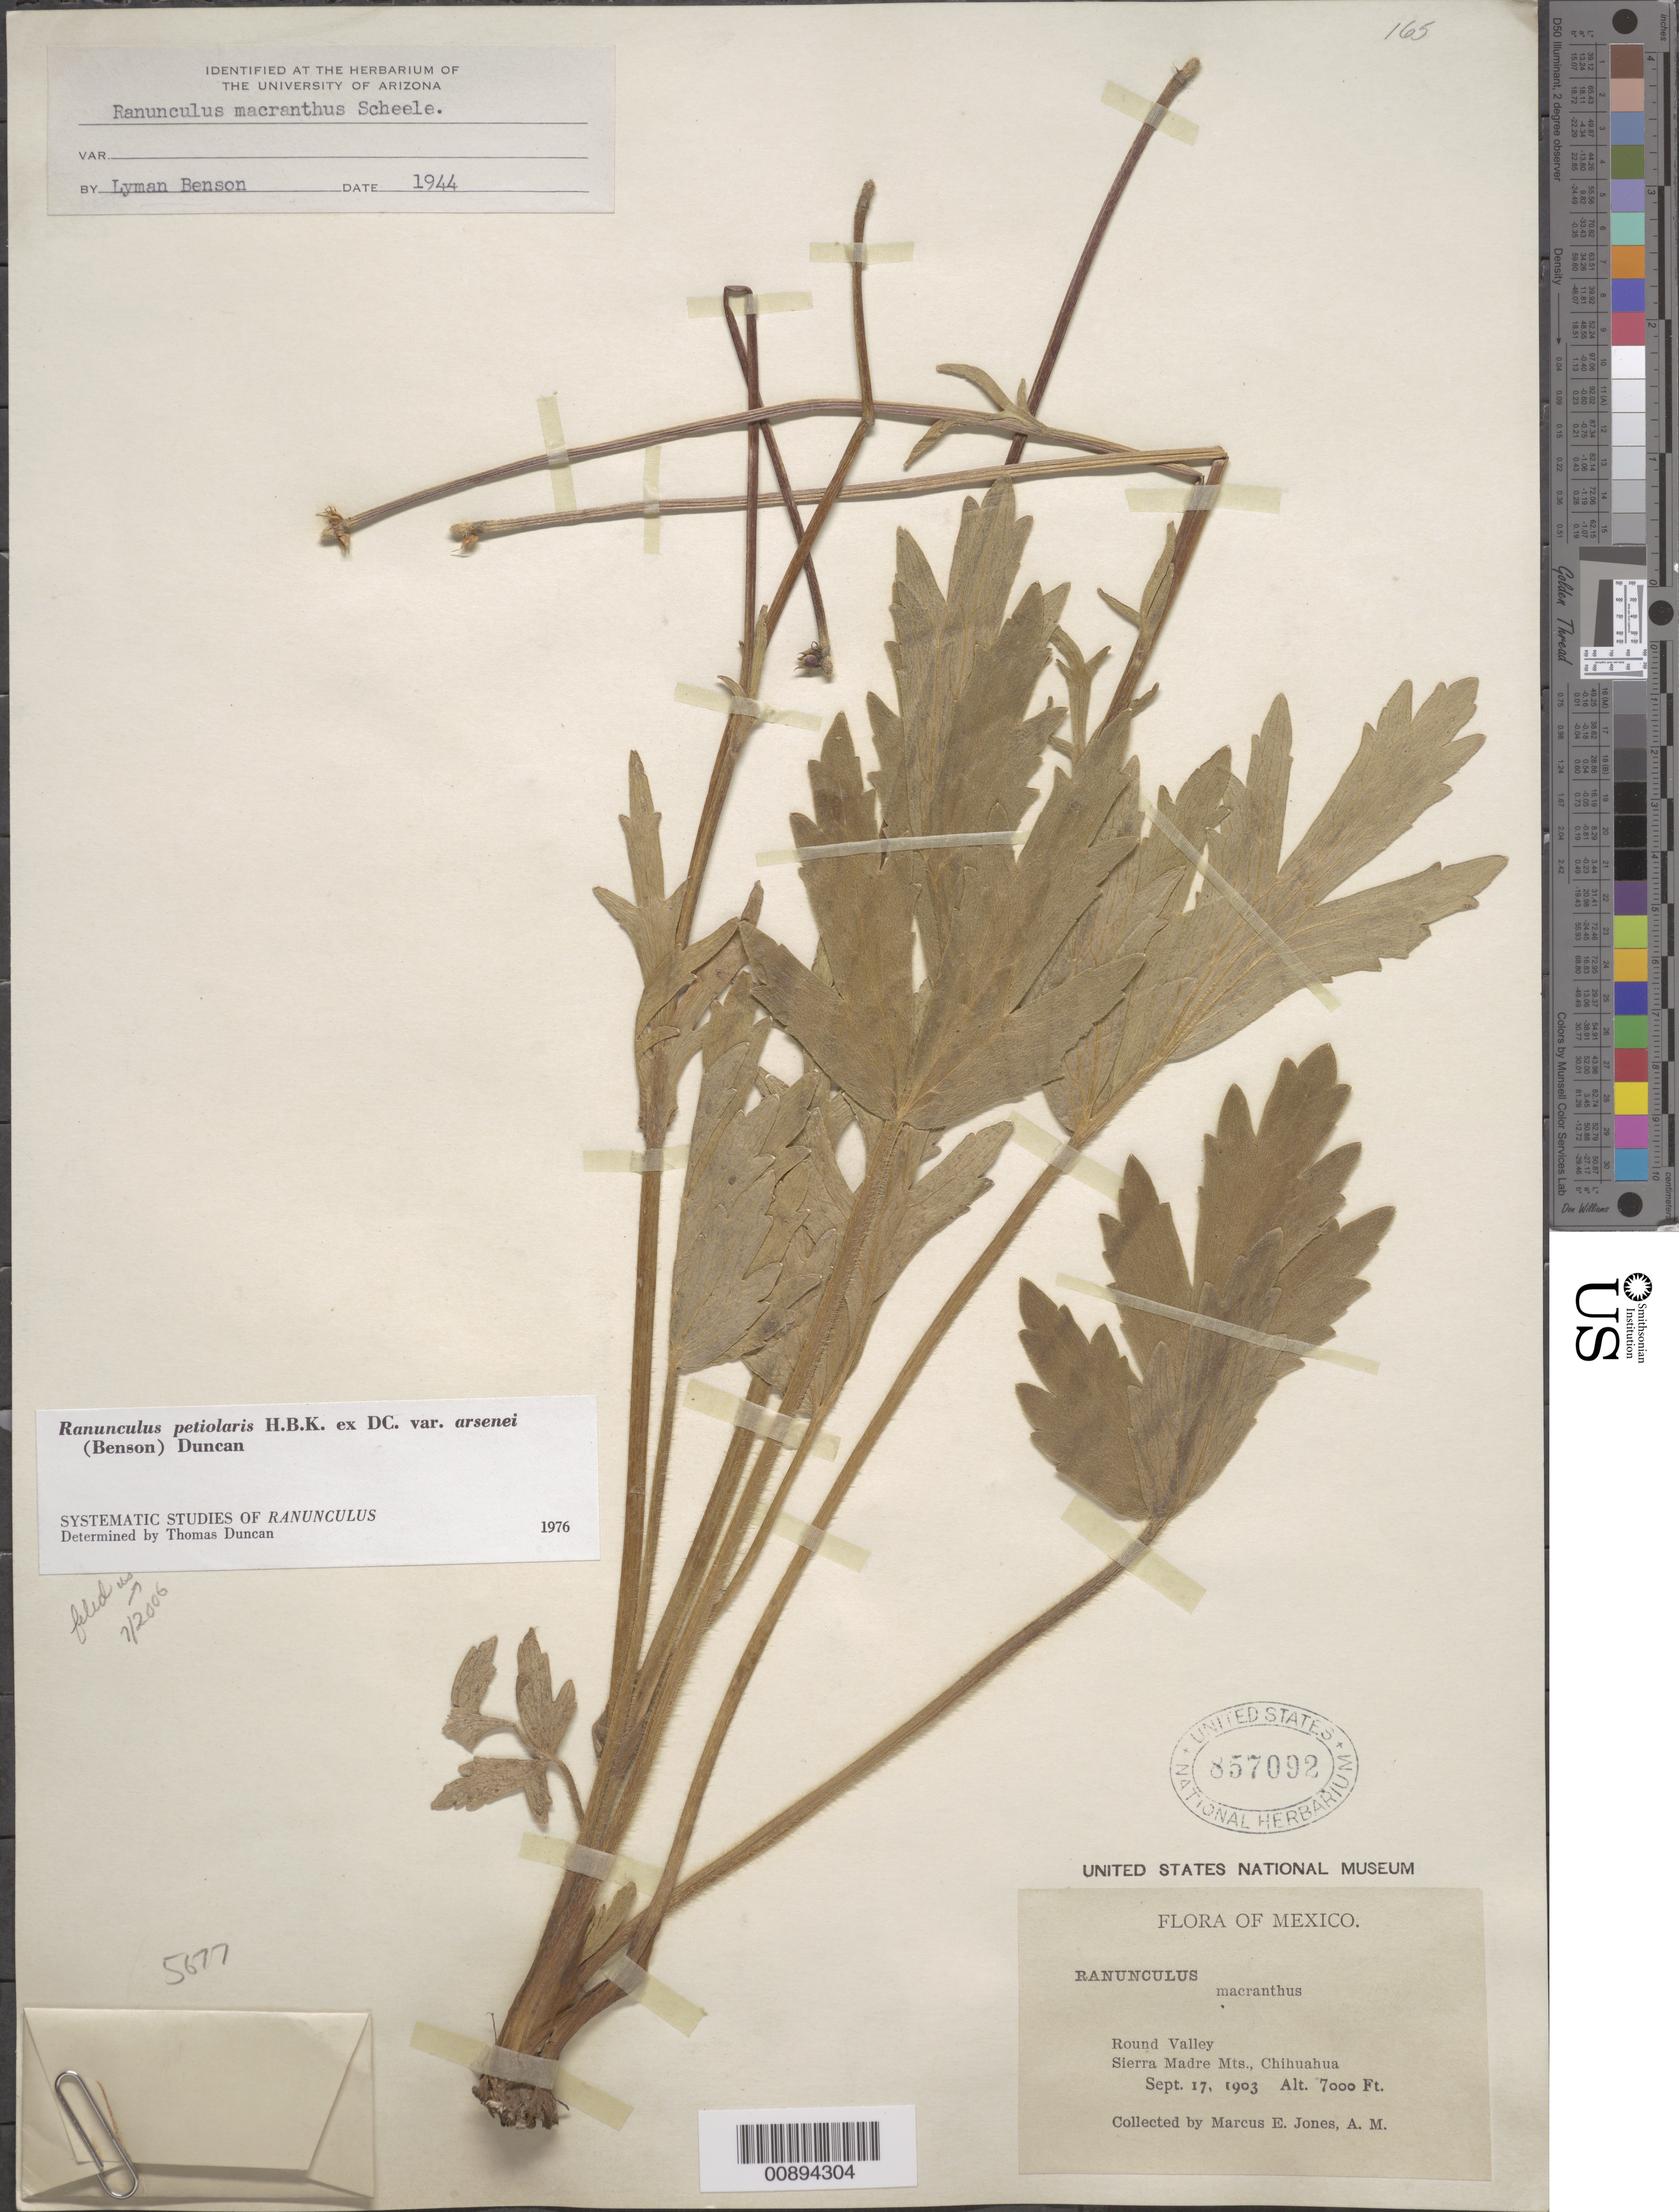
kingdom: Plantae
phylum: Tracheophyta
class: Magnoliopsida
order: Ranunculales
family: Ranunculaceae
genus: Ranunculus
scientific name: Ranunculus petiolaris var. arsenei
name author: (L.D. Benson) Duncan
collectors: M. E. Jones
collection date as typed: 17 Sep 1903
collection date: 1903-09-17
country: Mexico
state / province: Chihuahua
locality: Round Valley. Sierra Madre Mts., Chihuahua.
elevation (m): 2134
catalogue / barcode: US 857092